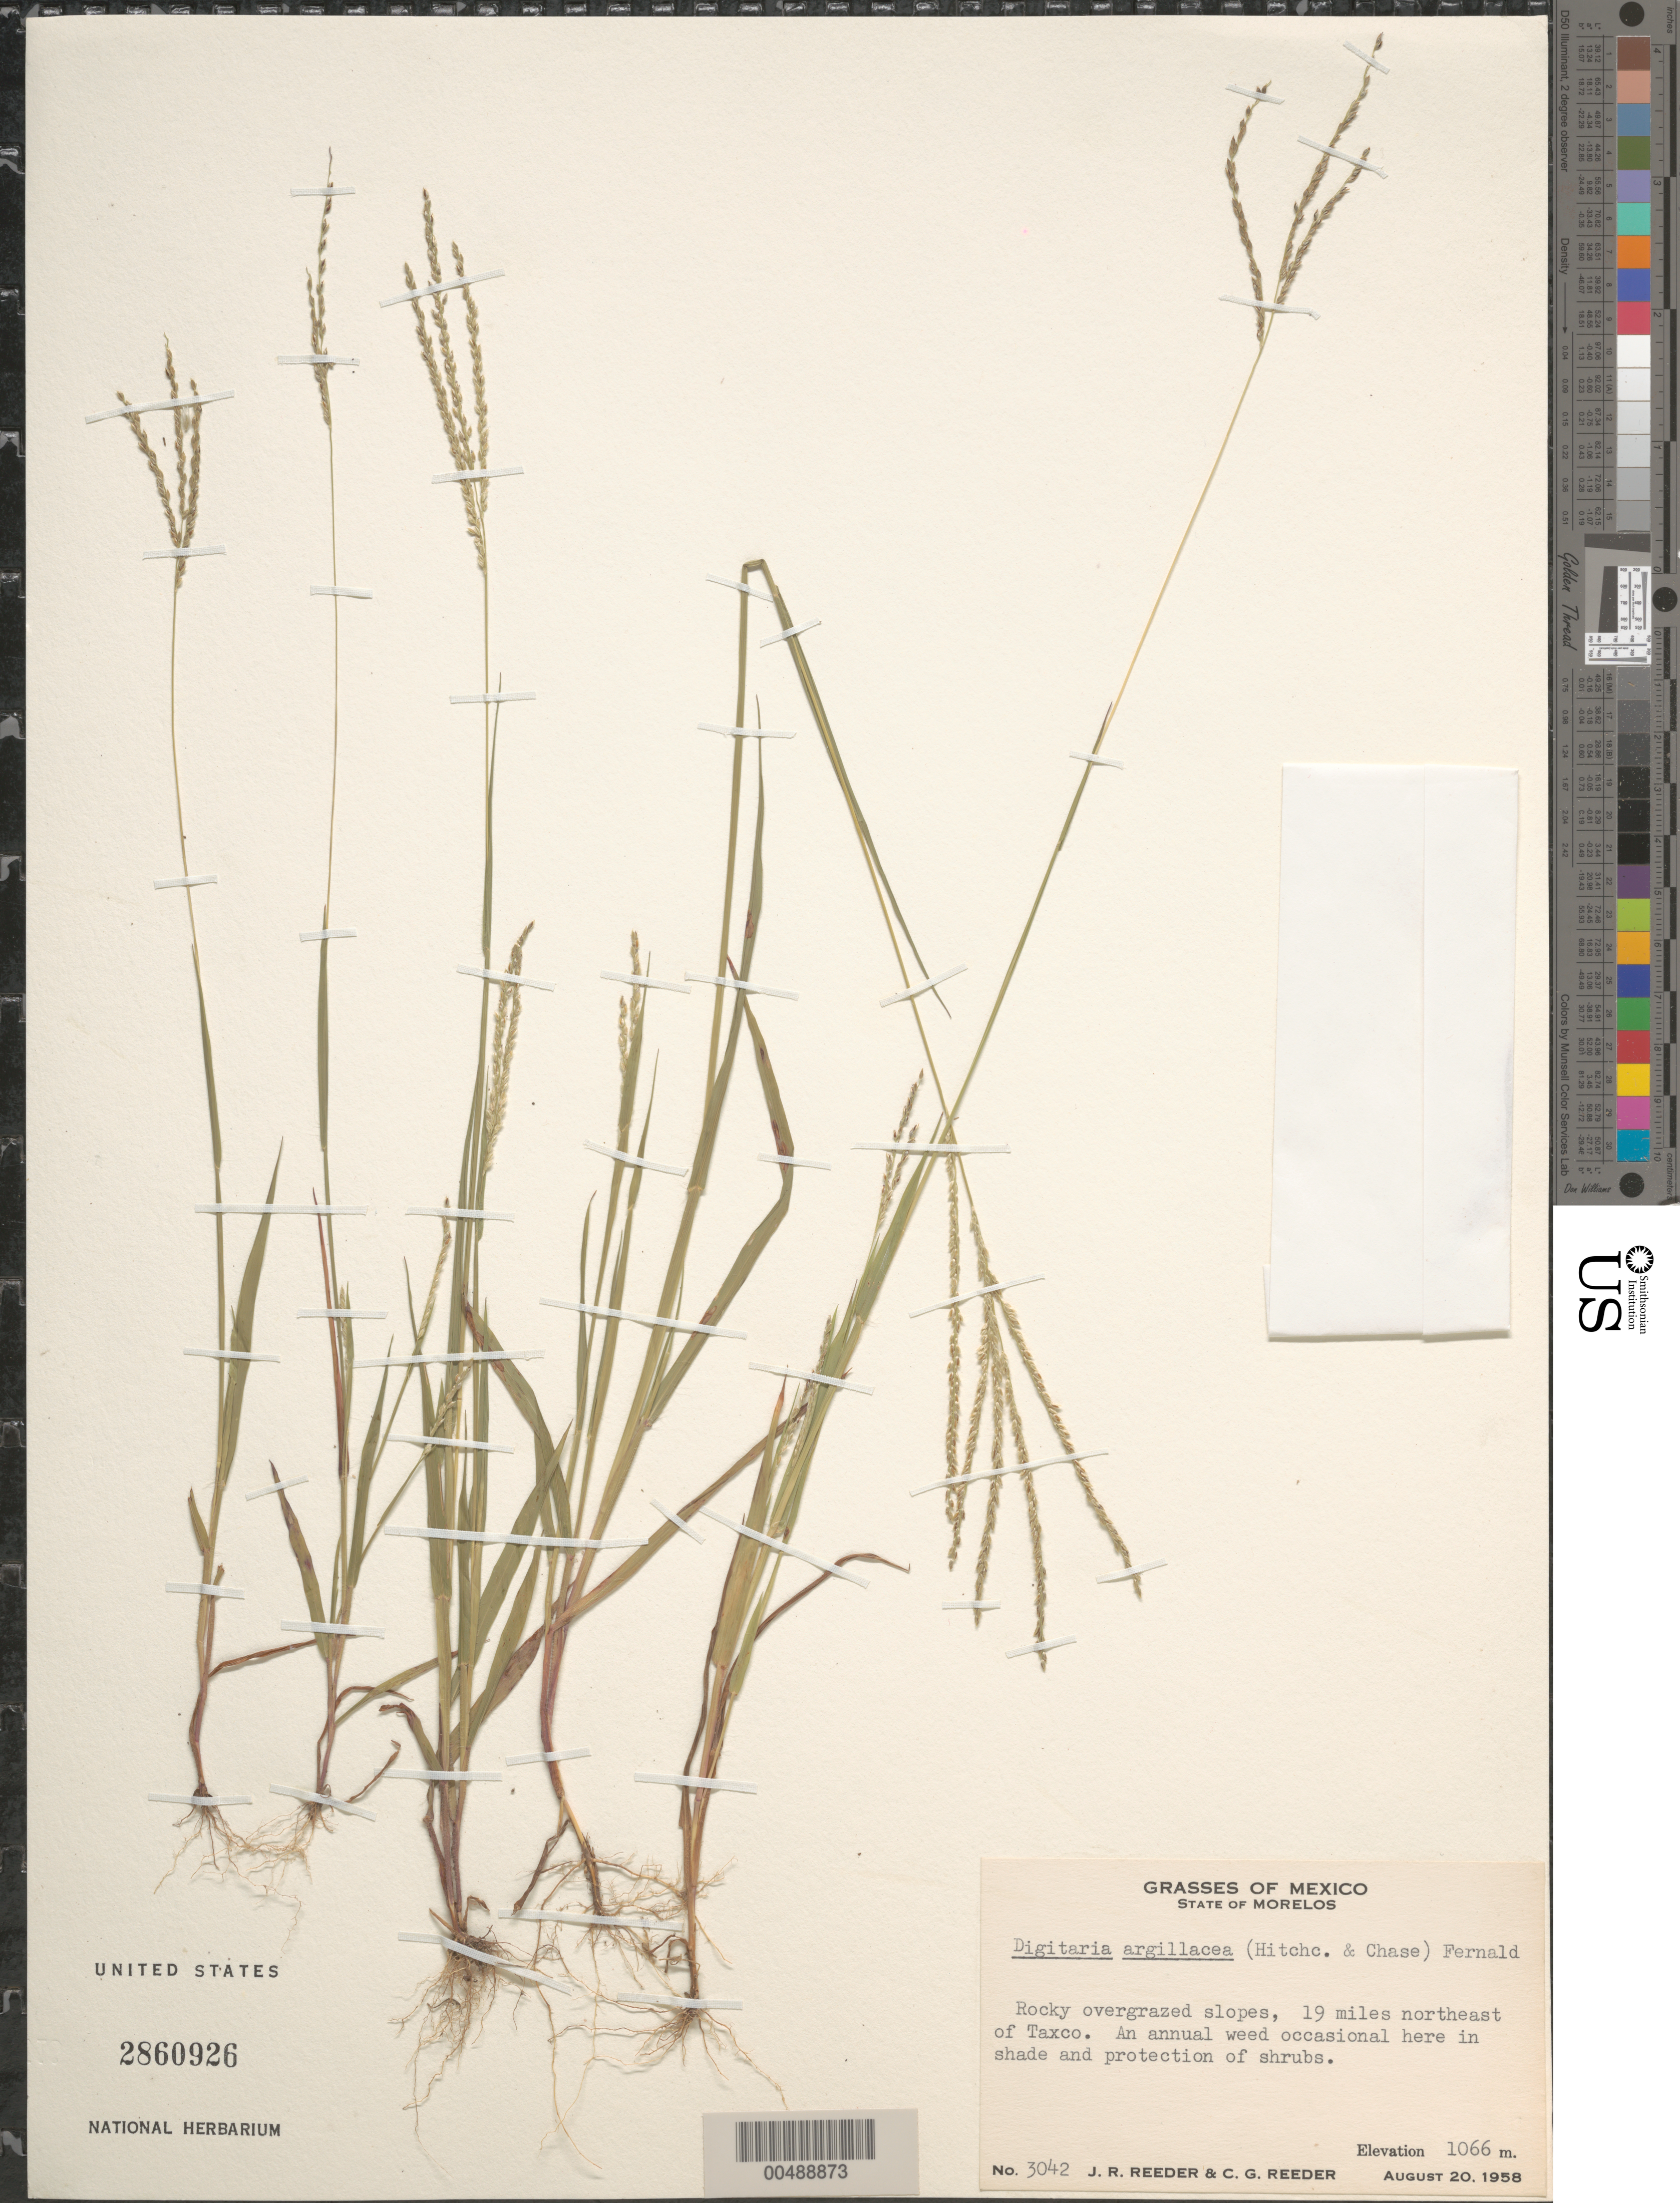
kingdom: Plantae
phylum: Tracheophyta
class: Liliopsida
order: Poales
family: Poaceae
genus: Digitaria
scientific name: Digitaria argillacea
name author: (Hitchc. & Chase) Fernald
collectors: J. R. Reeder & C. G. Reeder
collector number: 3042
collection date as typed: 20 Aug 1958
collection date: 1958-08-20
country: Mexico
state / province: Morelos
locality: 19 mi NE of Taxco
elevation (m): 1066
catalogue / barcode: US 2860926